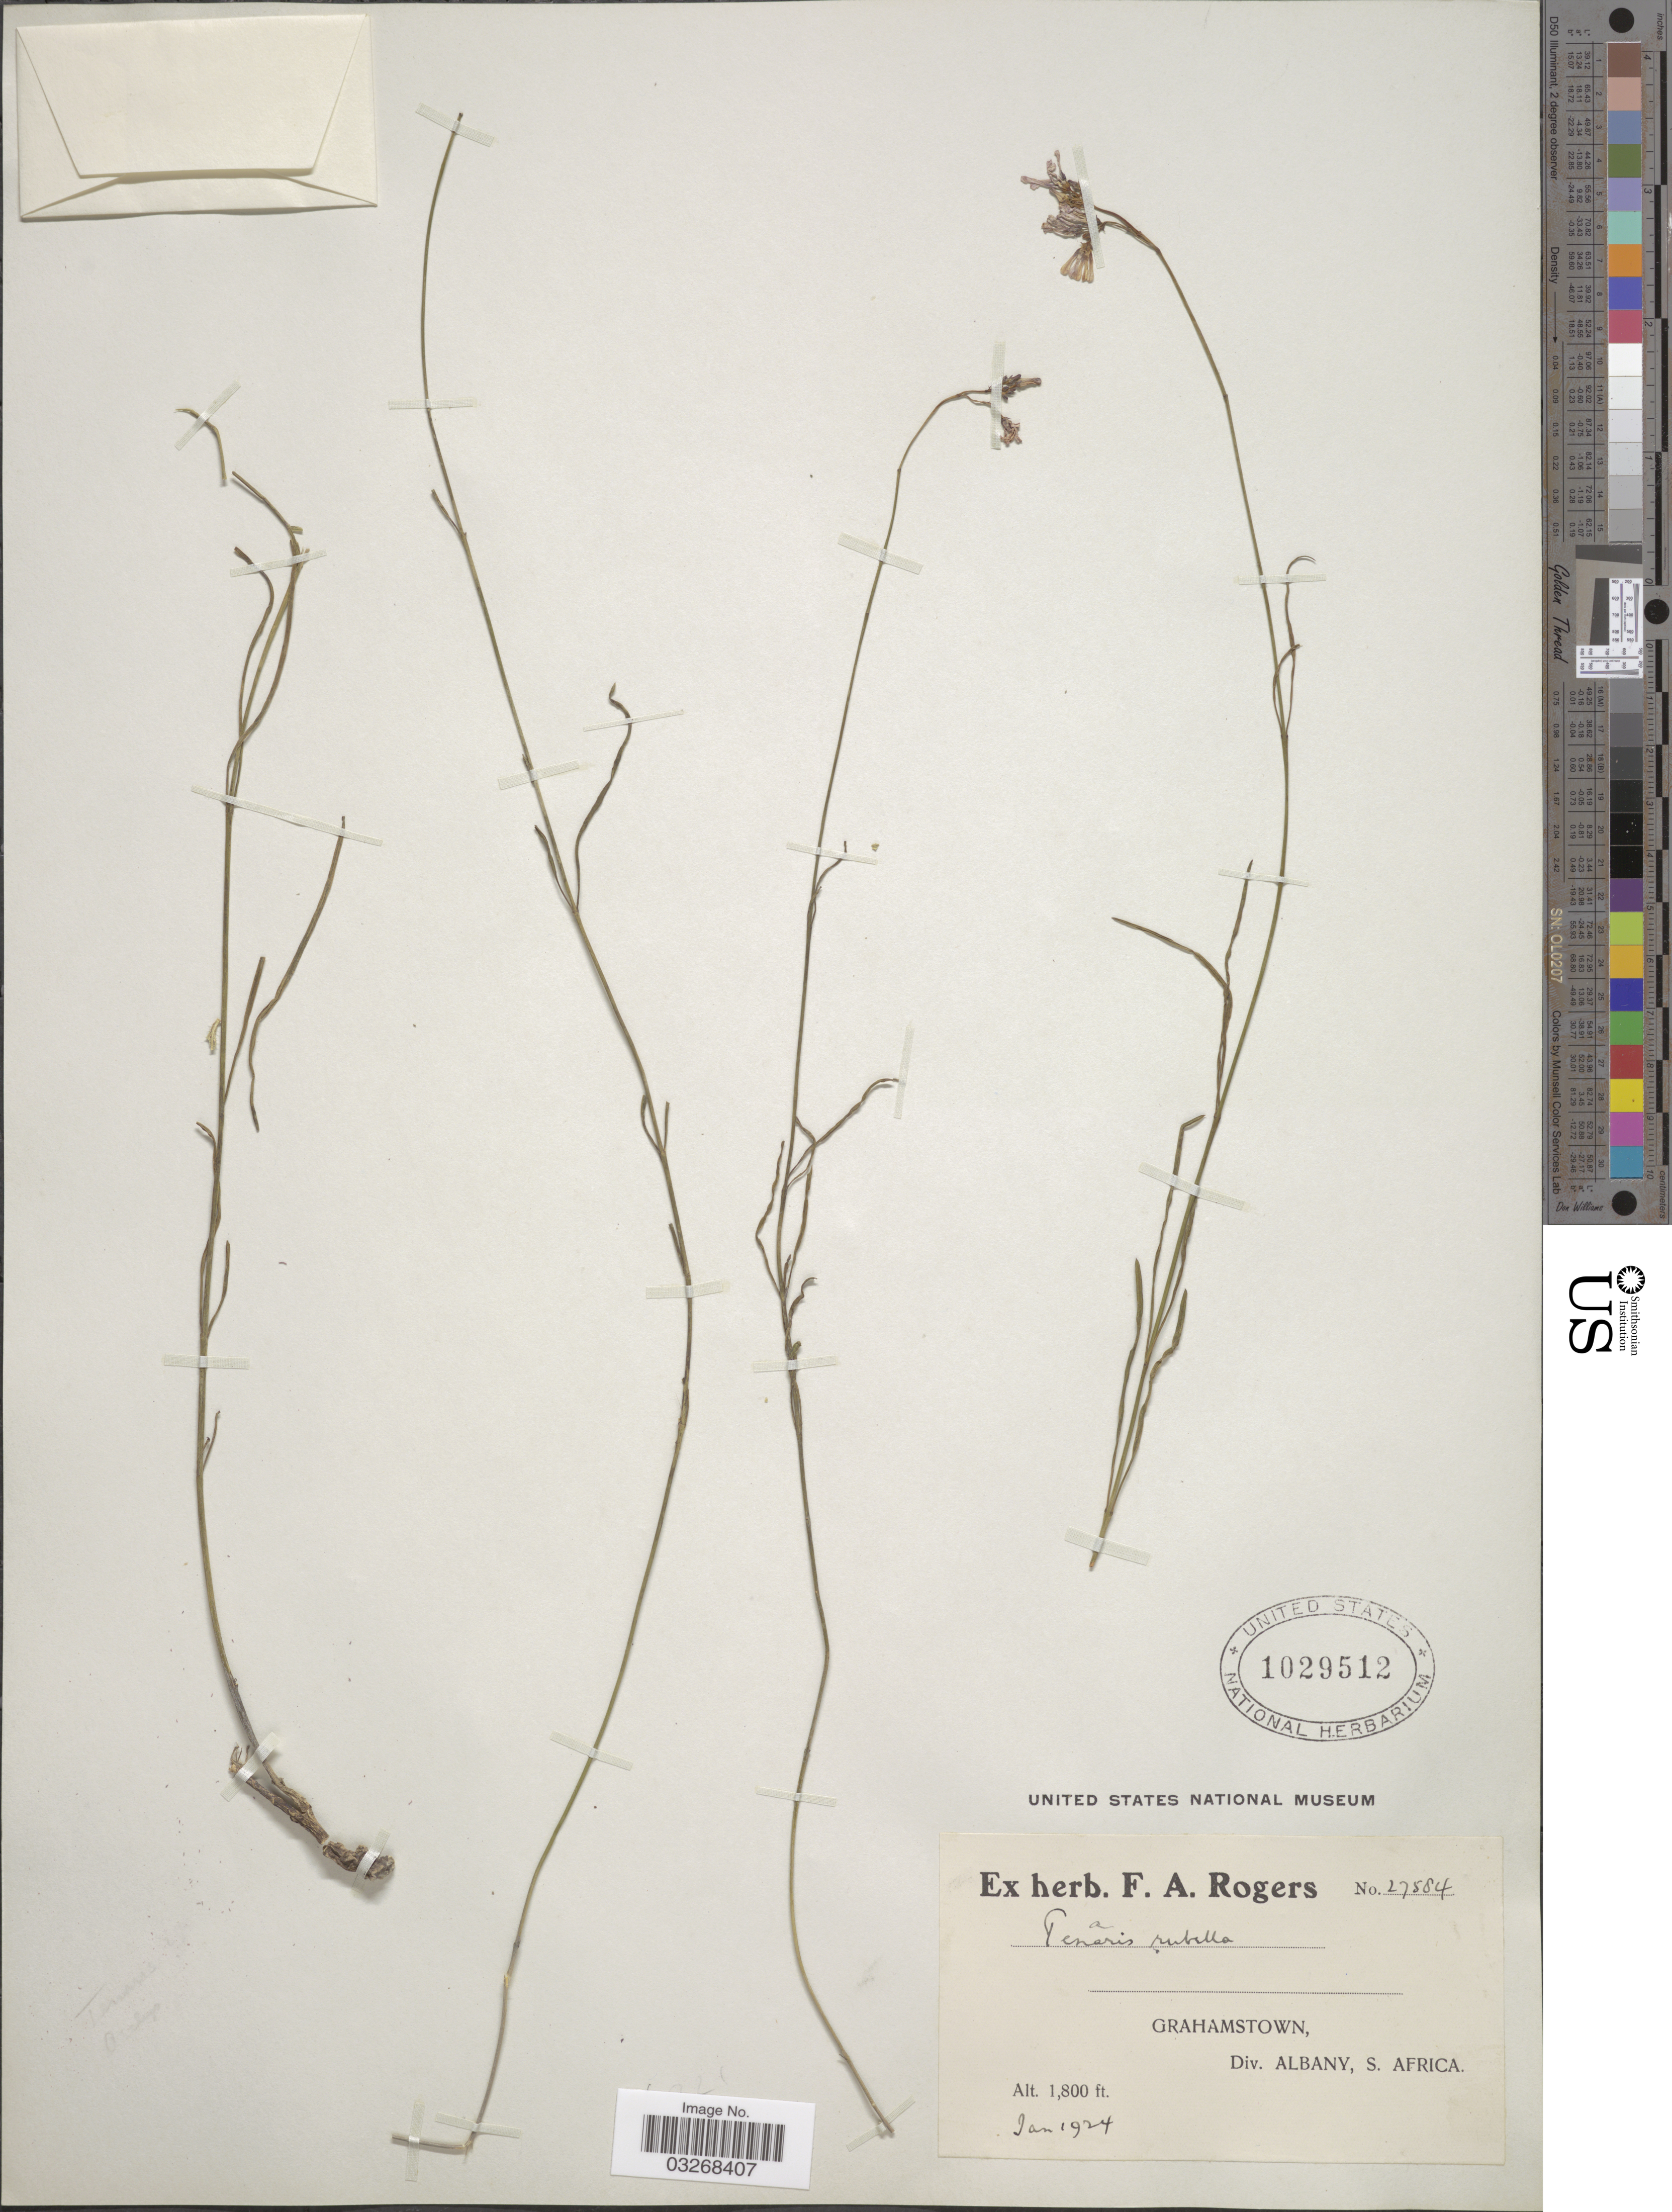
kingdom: Plantae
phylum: Tracheophyta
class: Magnoliopsida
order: Gentianales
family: Apocynaceae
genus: Tenaris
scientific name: Tenaris rubella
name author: E. Mey.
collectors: ex herb. F. A. Rogers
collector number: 27584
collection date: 1924-01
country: South Africa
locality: Grahamstown, Div. Albany, S. Africa.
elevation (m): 549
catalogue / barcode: US 1029512